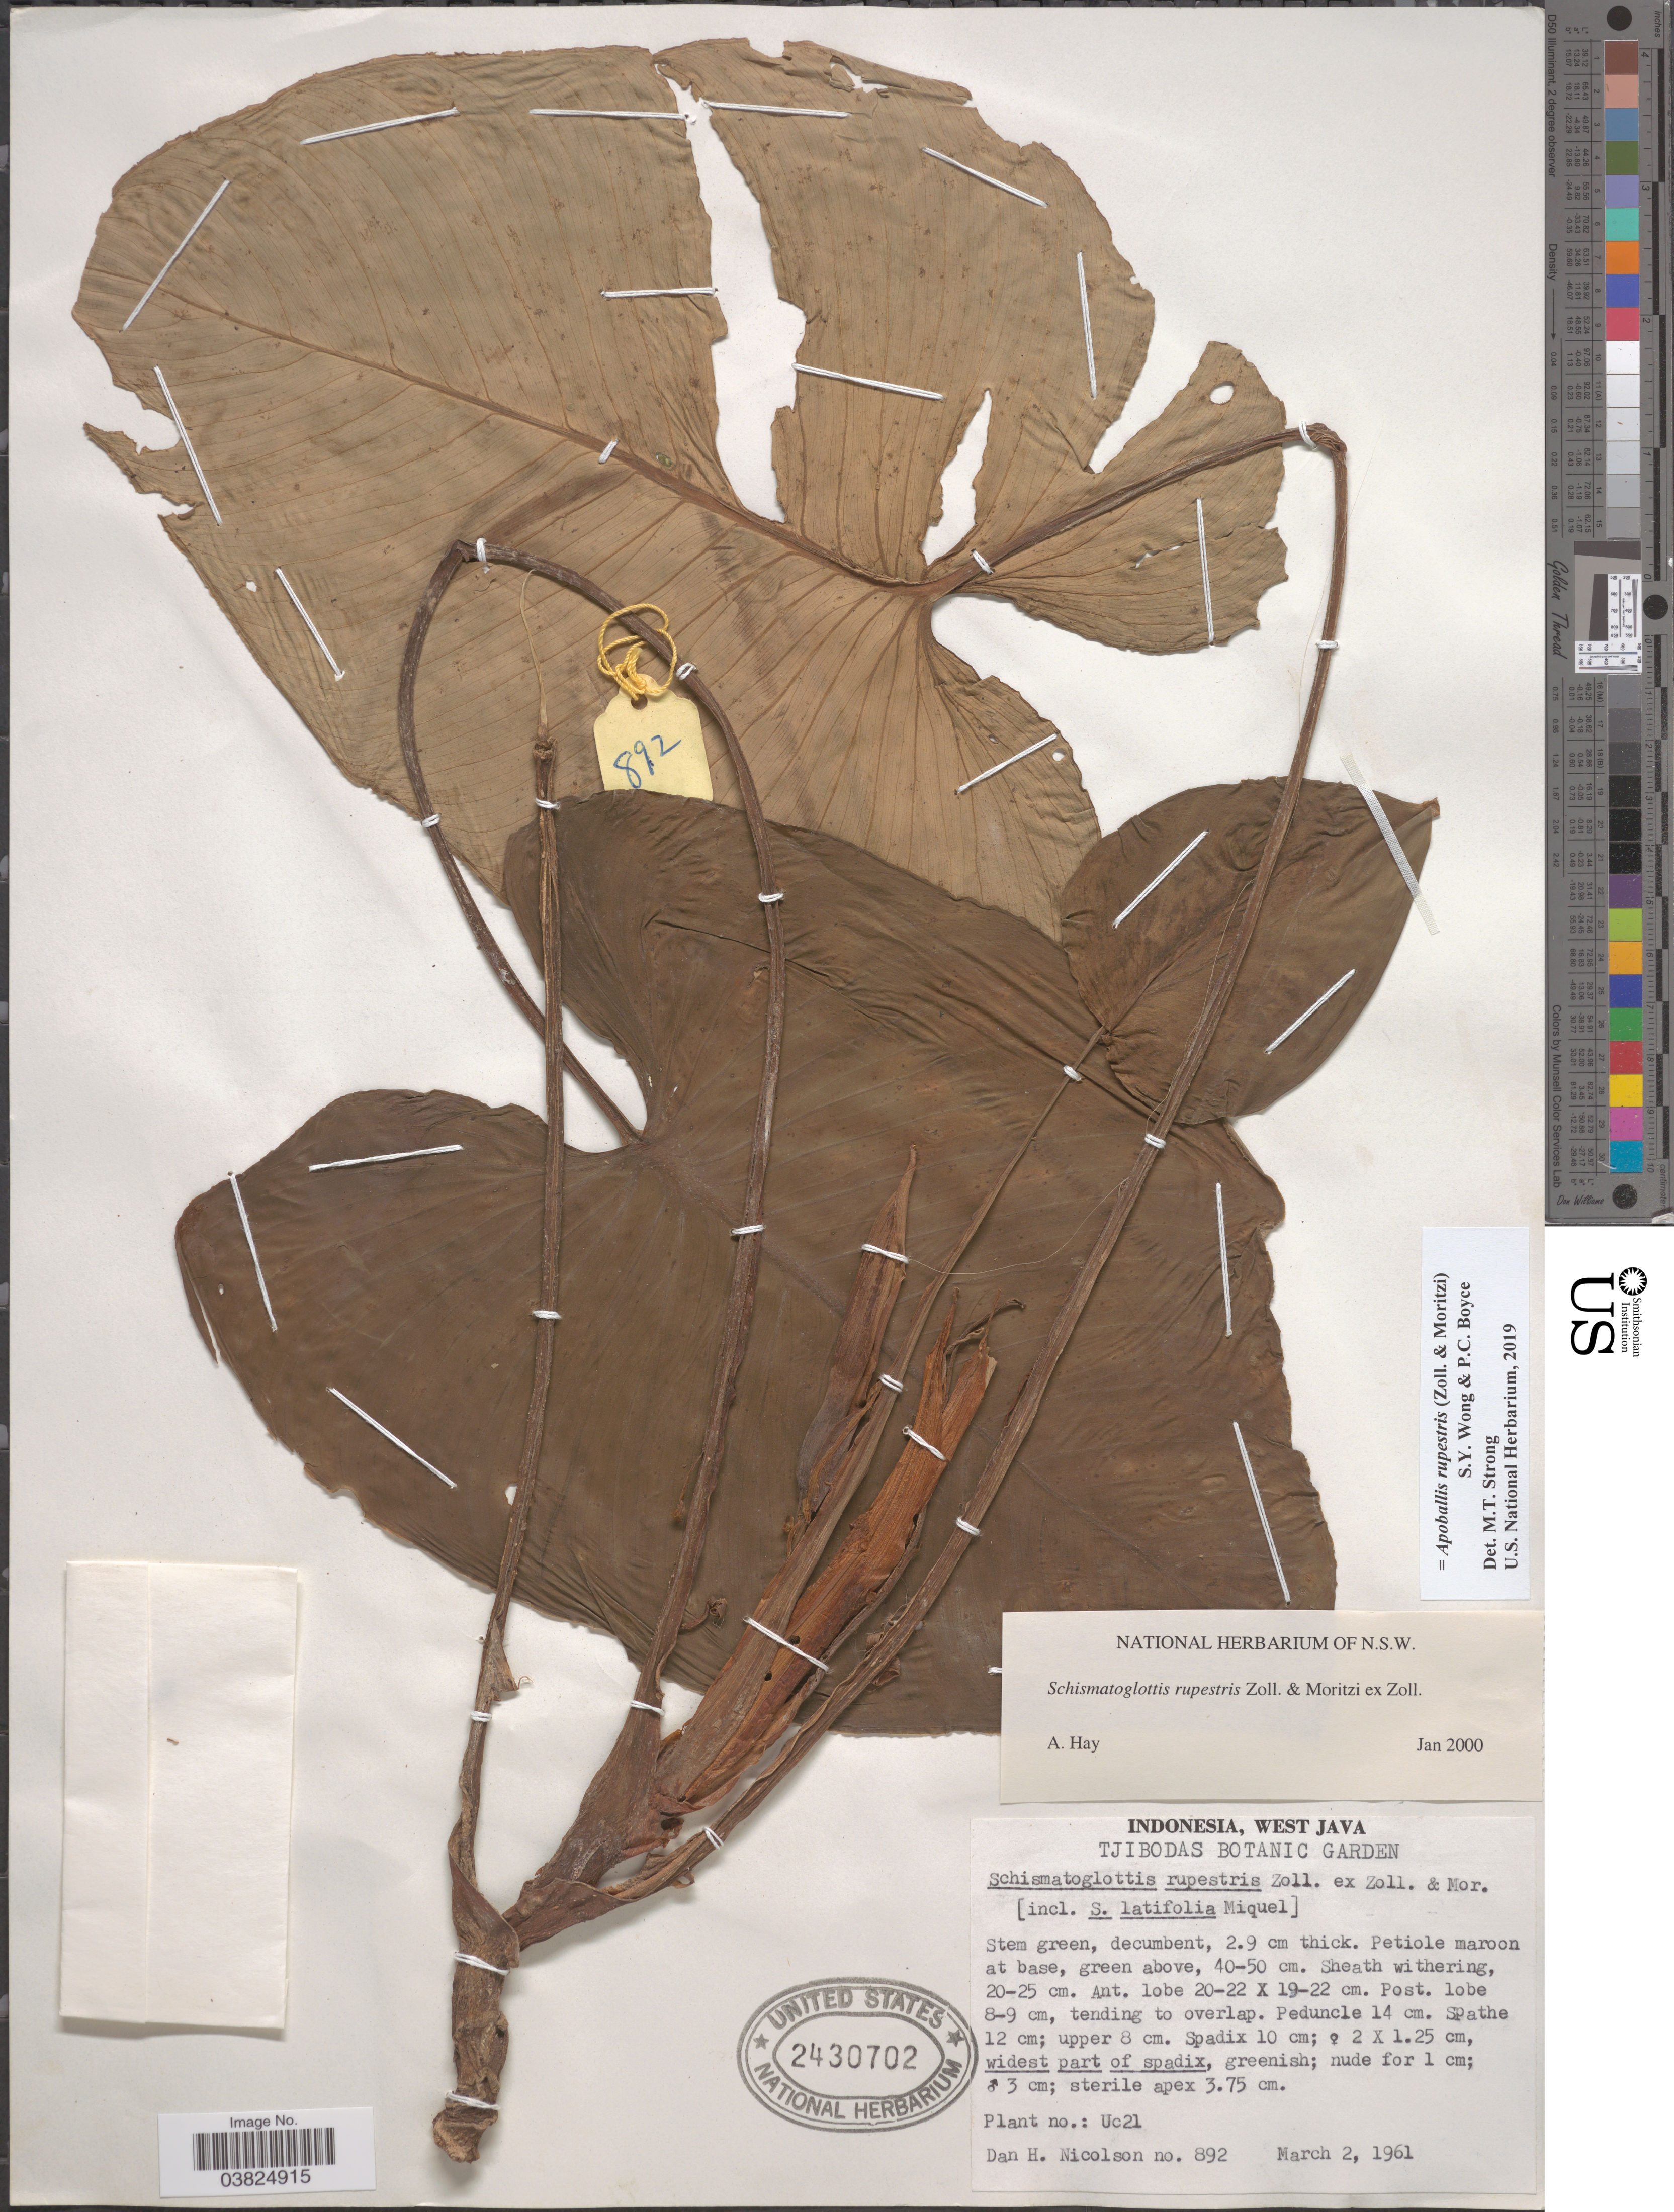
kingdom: Plantae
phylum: Tracheophyta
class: Liliopsida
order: Alismatales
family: Araceae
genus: Apoballis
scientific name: Apoballis rupestris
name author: (Zoll. & Moritzi ex Zoll.) S.Y. Wong & P.C. Boyce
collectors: D. H. Nicolson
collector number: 892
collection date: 1961-03-02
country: Indonesia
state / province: Java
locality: West Java. Tjibodas Botanic Garden.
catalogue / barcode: US 2430702